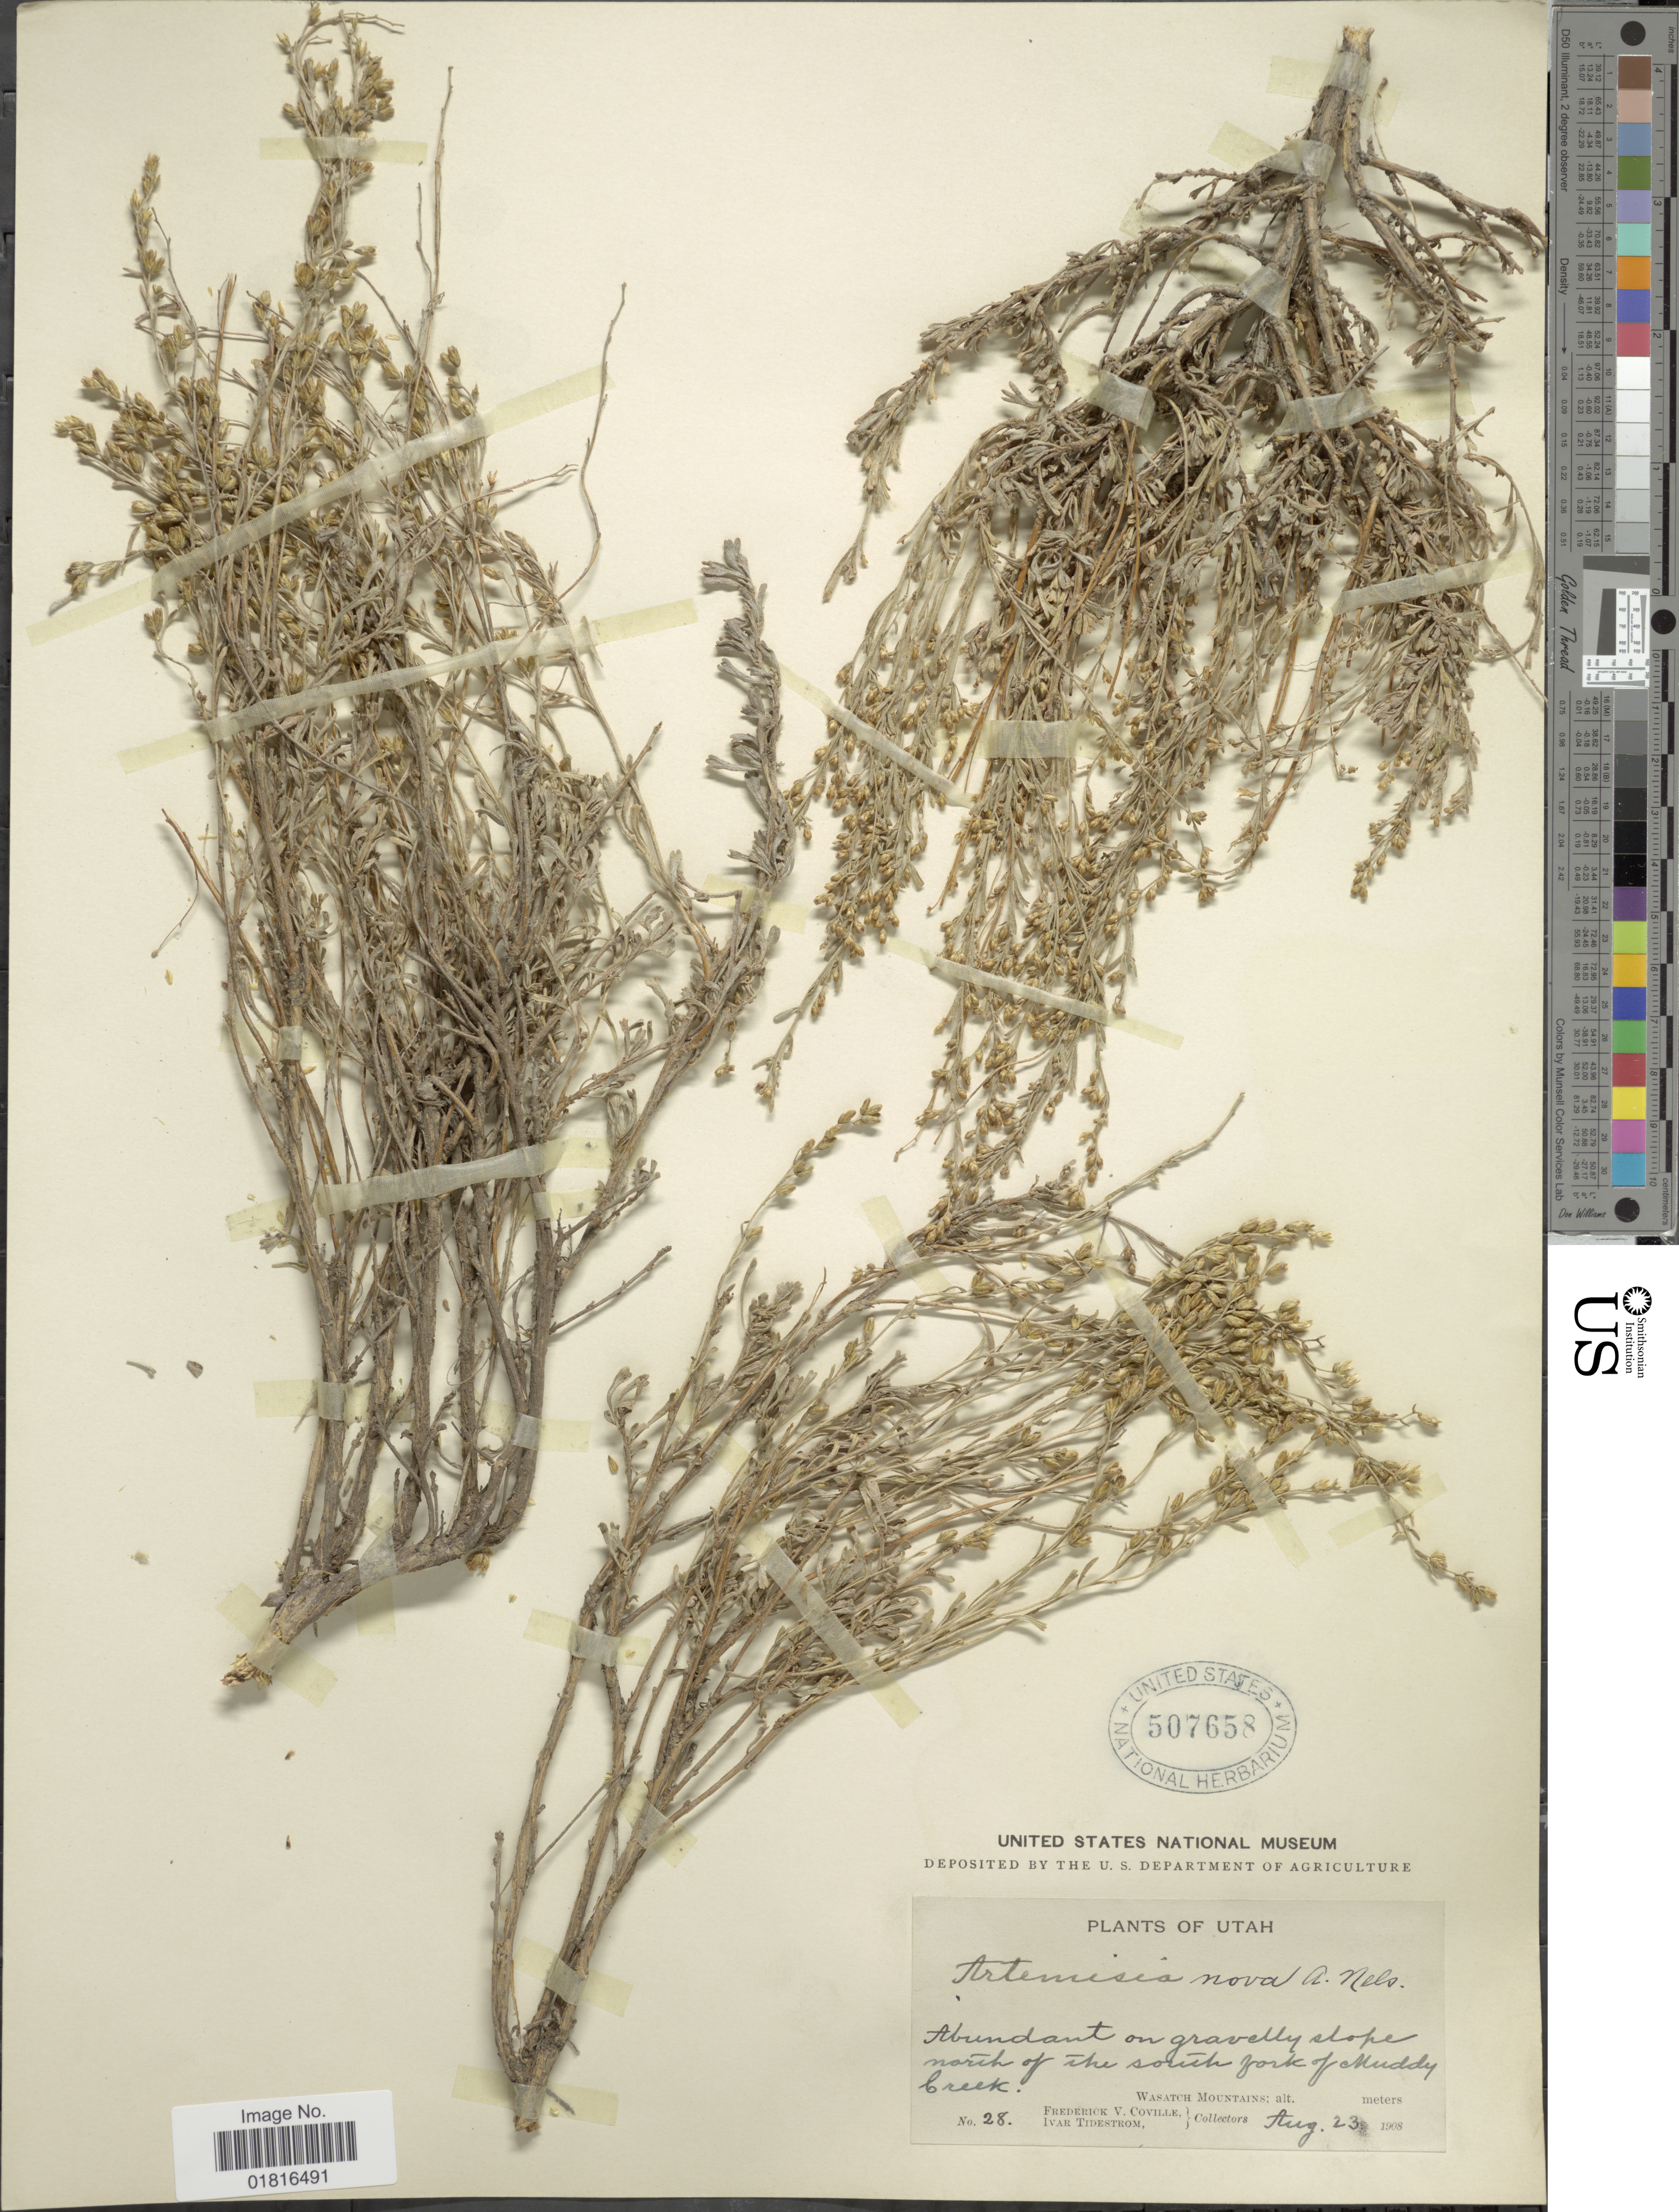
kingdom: Plantae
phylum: Tracheophyta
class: Magnoliopsida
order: Asterales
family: Asteraceae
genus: Artemisia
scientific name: Artemisia nova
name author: A. Nelson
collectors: F. V. Coville & I. F. Tidestrom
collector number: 28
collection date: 1908-08-23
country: United States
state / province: Utah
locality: Abundant on gravelly slope north of the south fork of Nuddy Creek, Wasatch Mountains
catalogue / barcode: US 507658